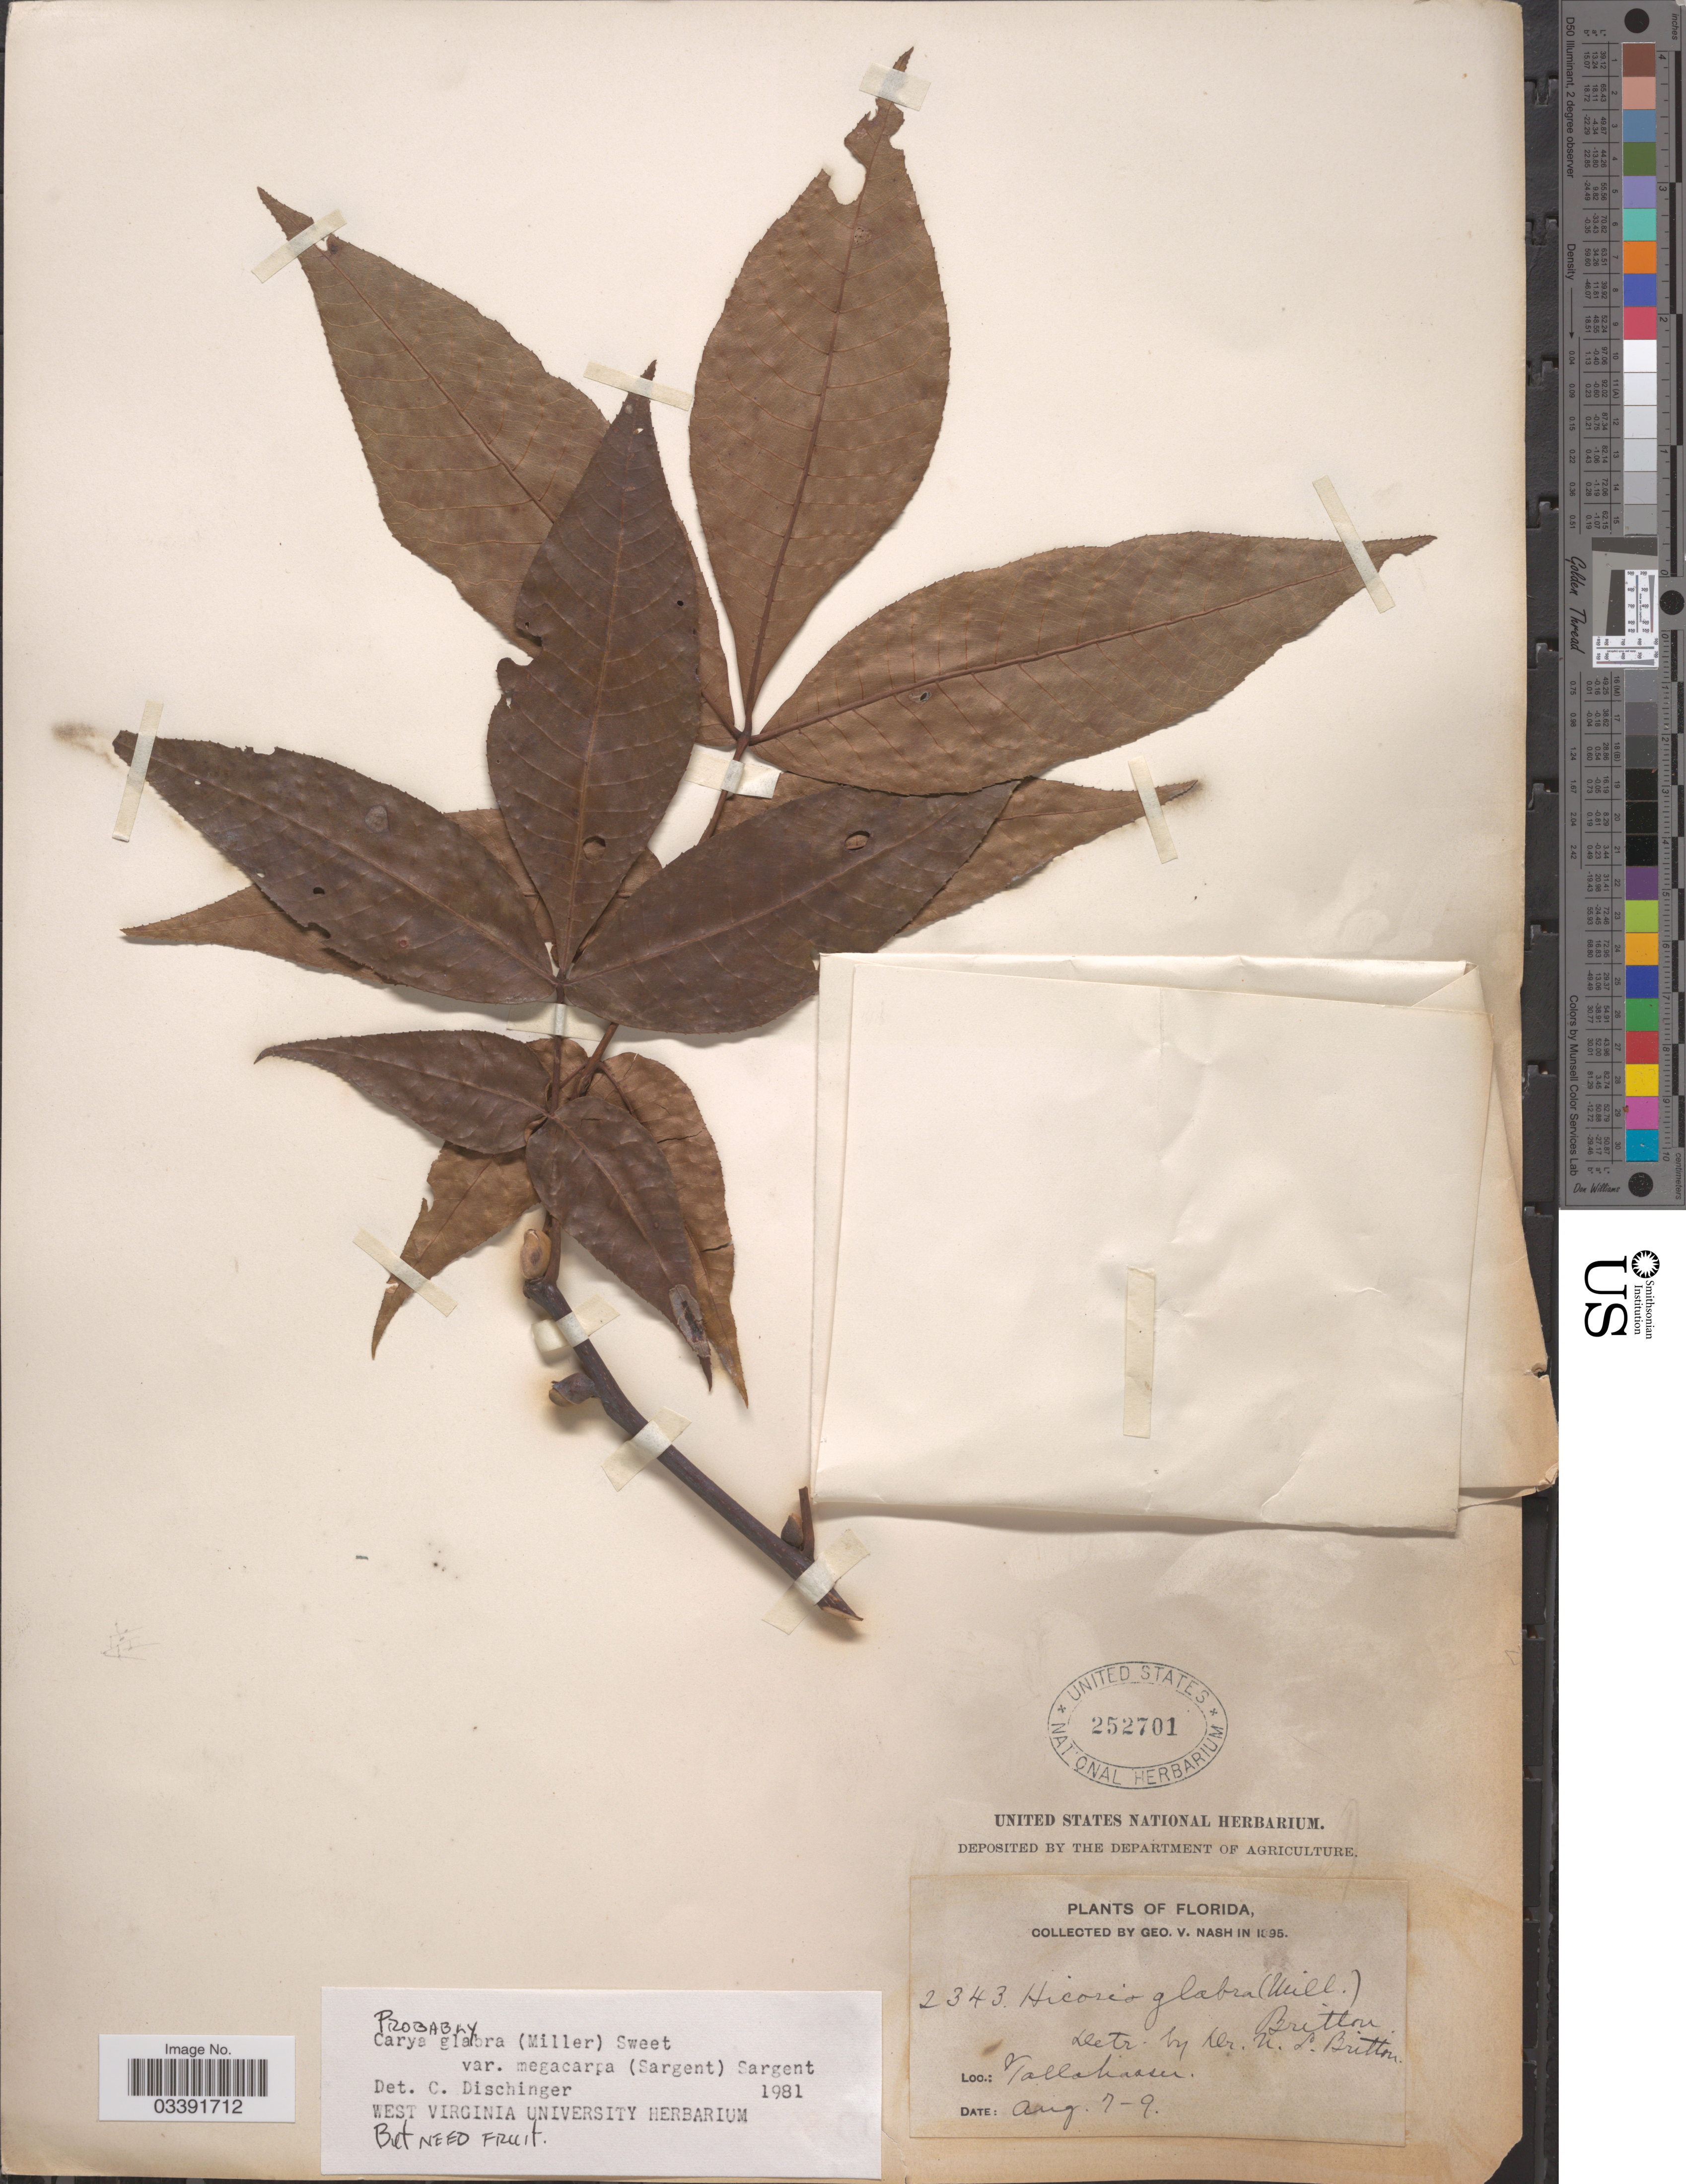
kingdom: Plantae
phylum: Tracheophyta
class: Magnoliopsida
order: Fagales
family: Juglandaceae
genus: Carya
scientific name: Carya glabra var. megacarpa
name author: (Sarg.) Sarg.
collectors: G. V. Nash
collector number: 2343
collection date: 1895-08-07/1895-08-09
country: United States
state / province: Florida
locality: Tallahassee.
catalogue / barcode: US 252701